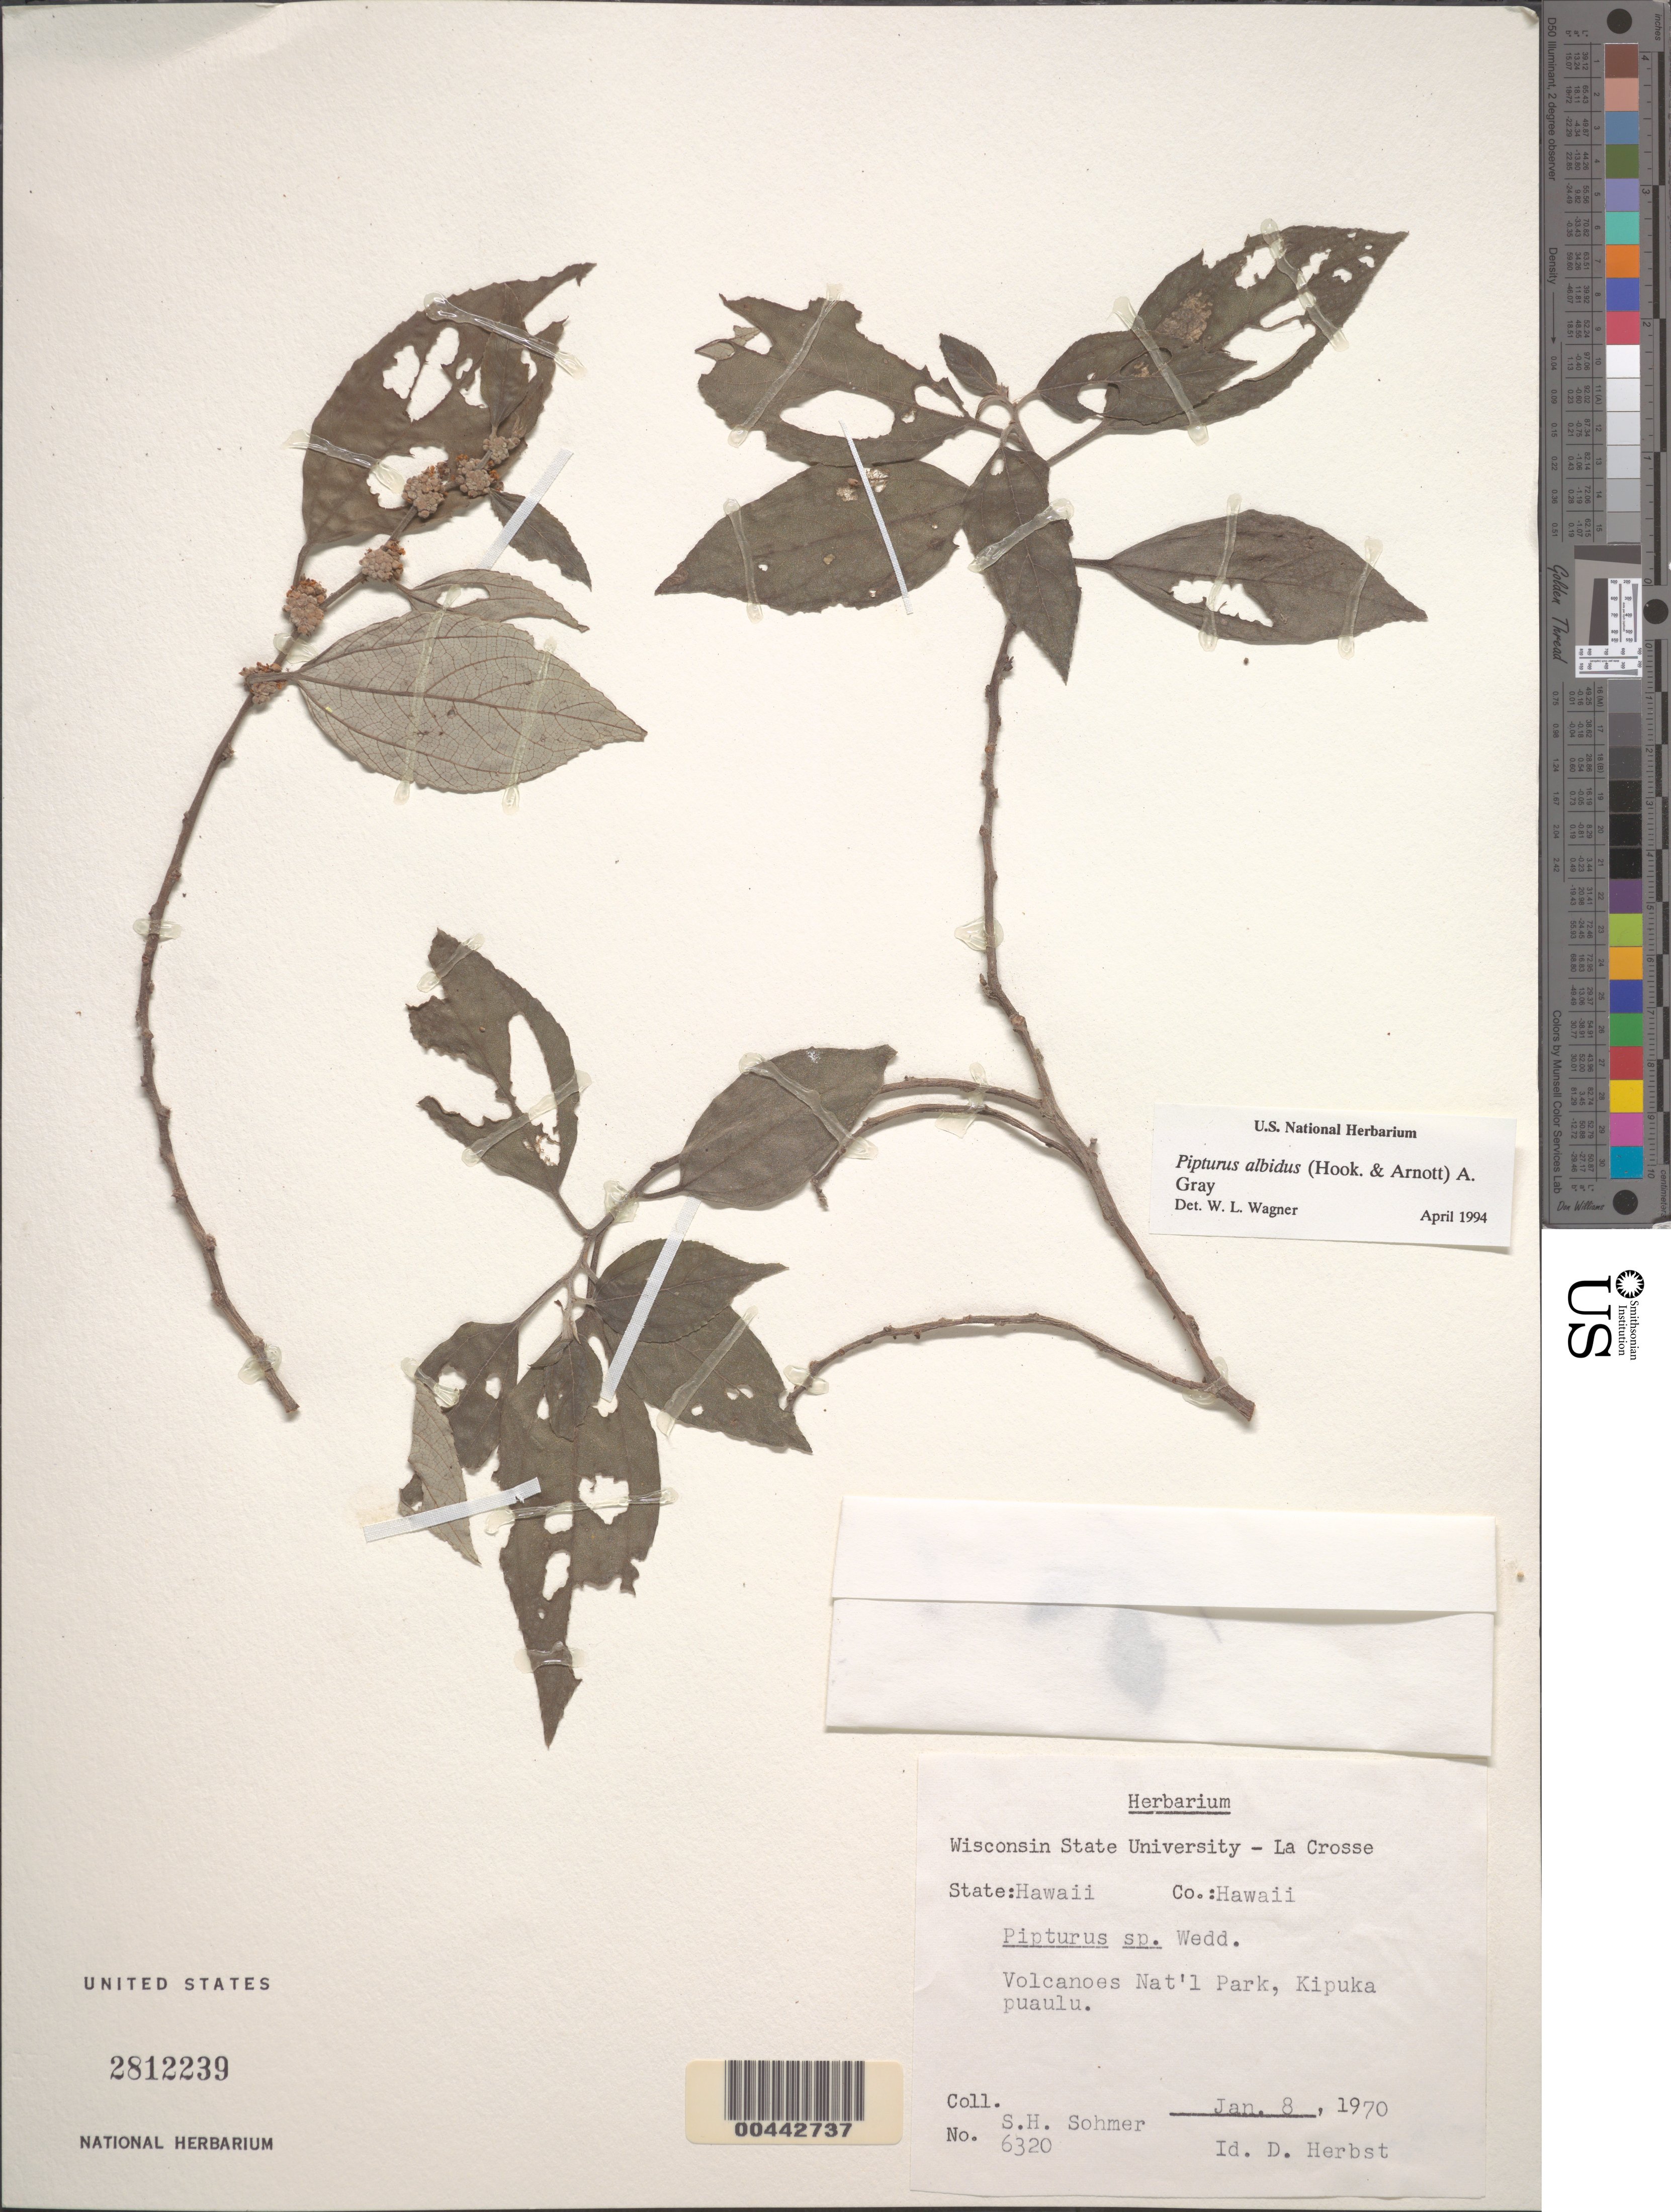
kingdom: Plantae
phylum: Tracheophyta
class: Magnoliopsida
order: Rosales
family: Urticaceae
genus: Pipturus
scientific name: Pipturus albidus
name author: (Hook. & Arn.) A. Gray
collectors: S. H. Sohmer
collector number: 6320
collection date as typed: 8 Jan 1970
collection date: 1970-01-08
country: United States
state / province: Hawaii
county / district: Hawaii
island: Hawaii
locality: Volcanoes Nat'l Park, Kipuka puaulu.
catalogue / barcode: US 2812239